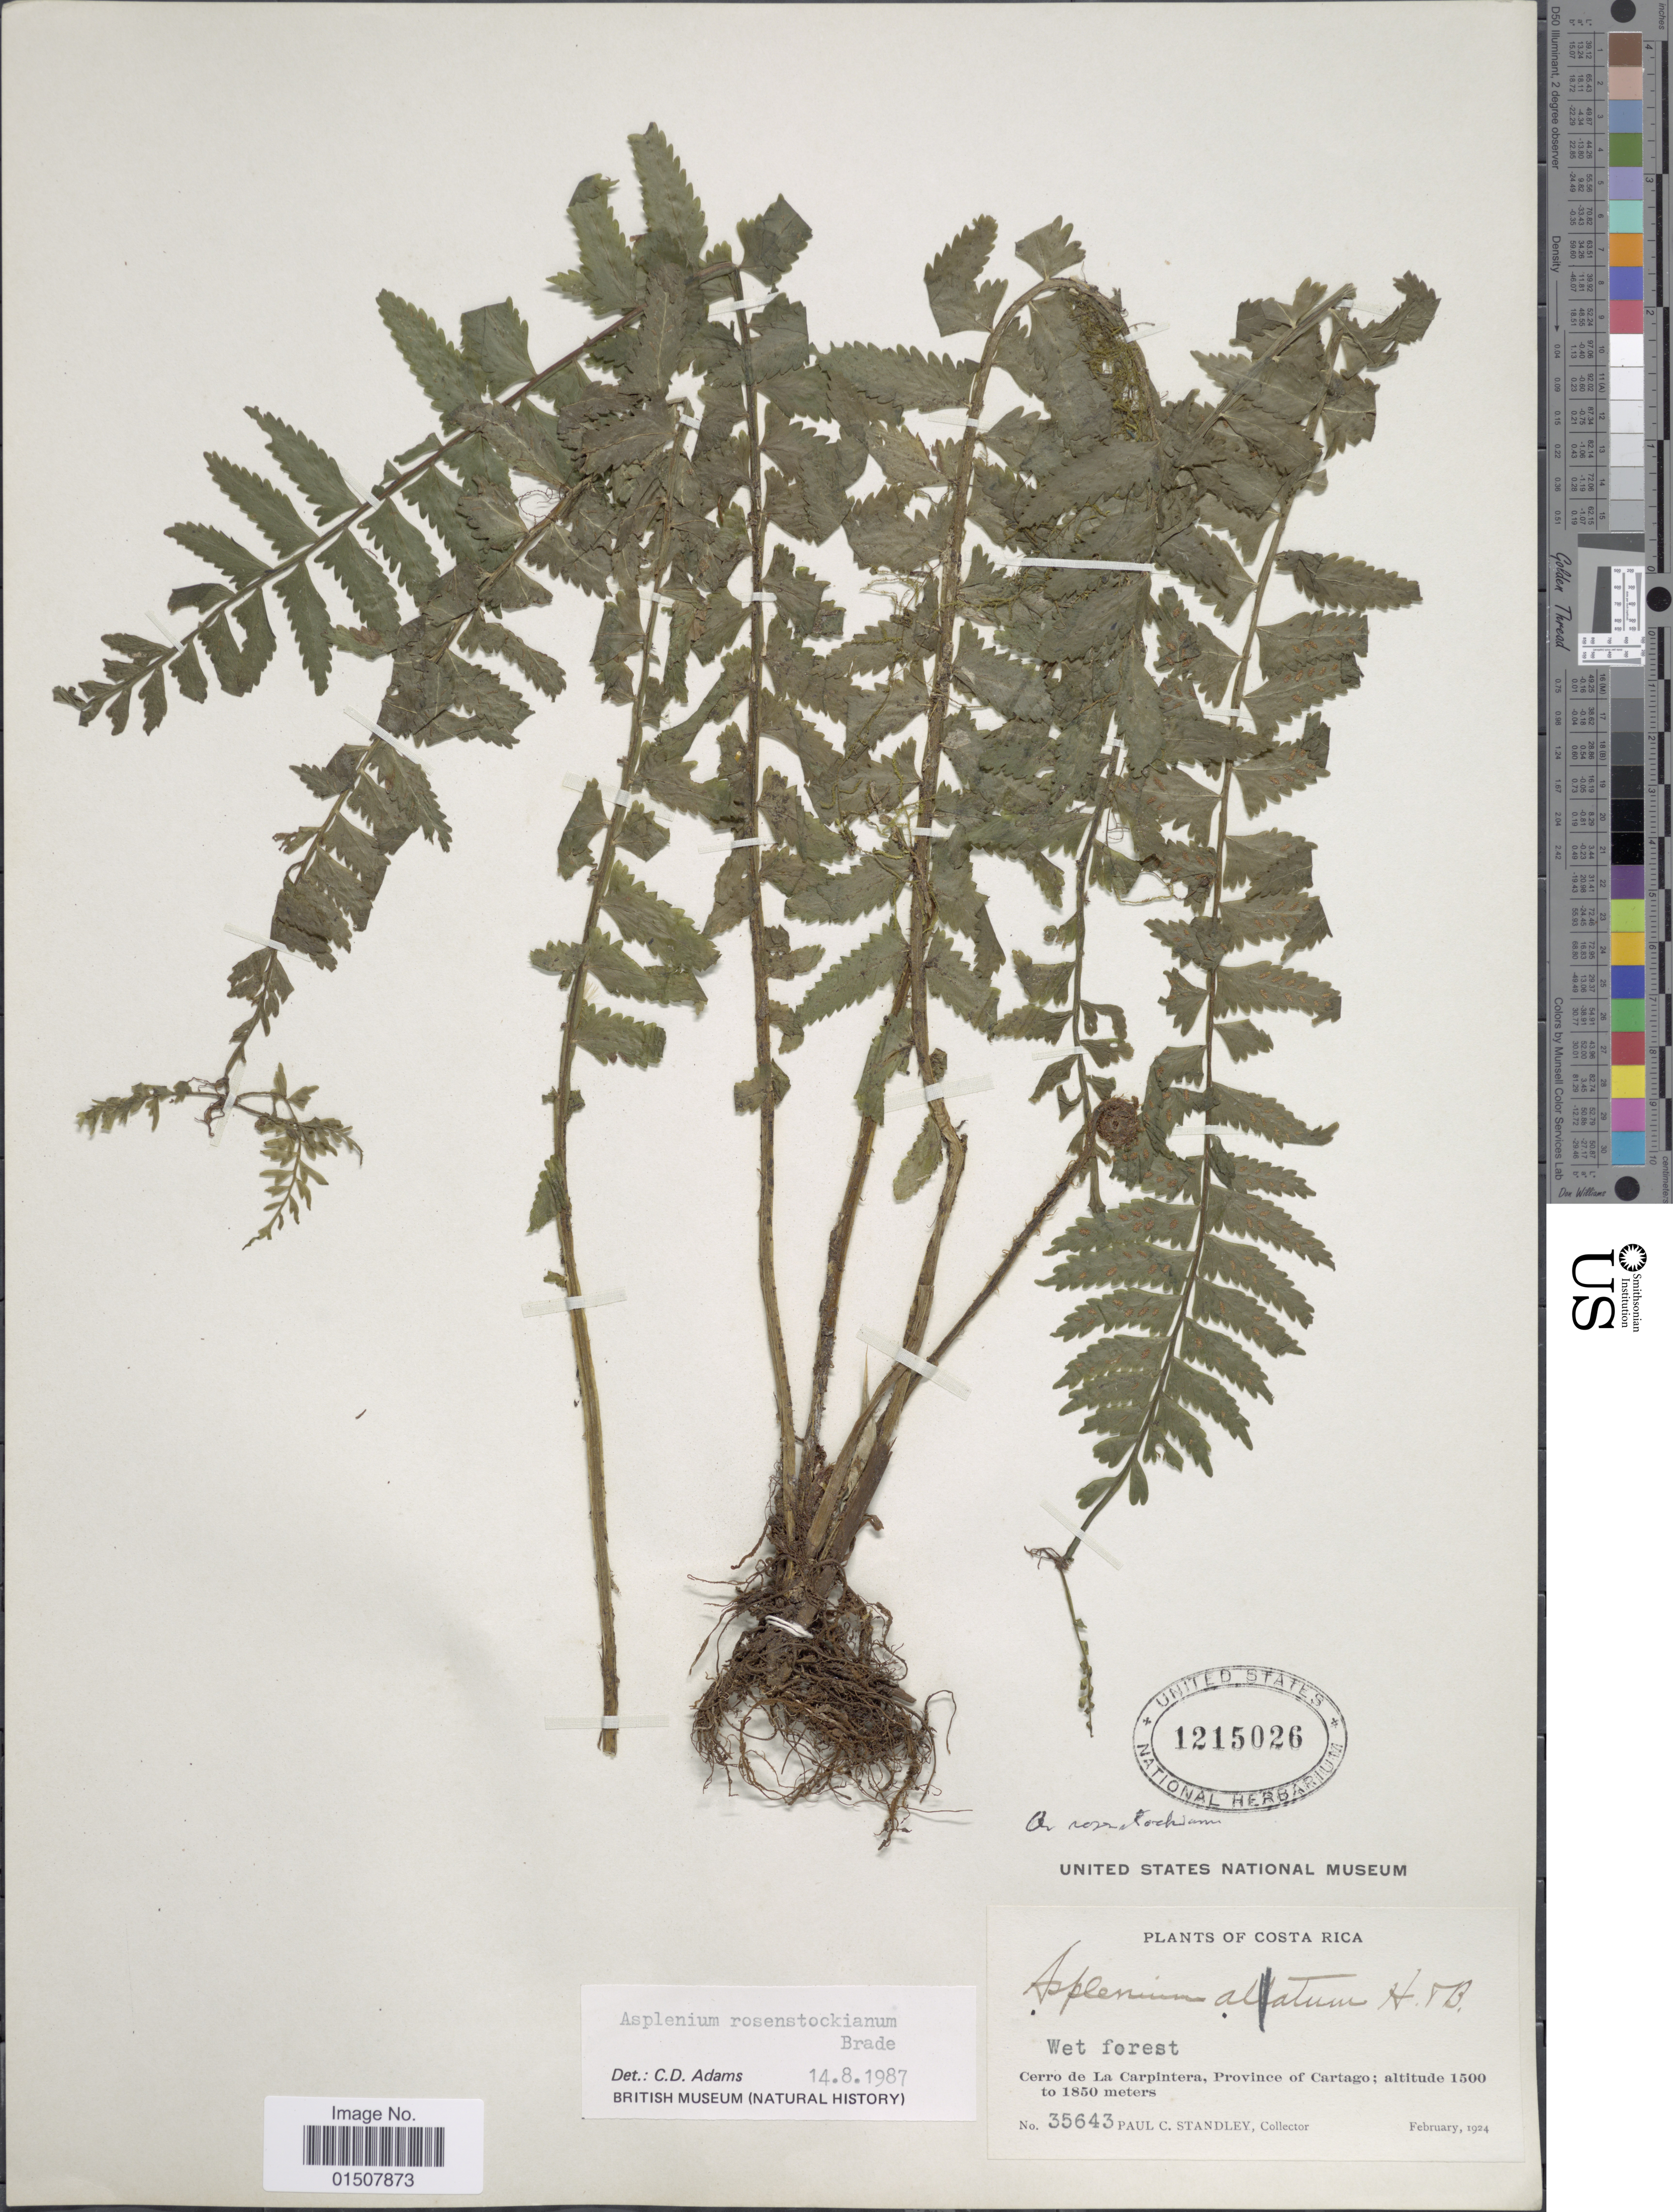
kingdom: Plantae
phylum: Tracheophyta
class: Polypodiopsida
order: Polypodiales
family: Aspleniaceae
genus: Asplenium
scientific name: Asplenium rosenstockianum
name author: Brade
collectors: P. C. Standley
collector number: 35643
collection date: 1924-02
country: Costa Rica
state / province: Cartago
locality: Cerro de La Carpintera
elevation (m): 1500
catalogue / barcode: US 1215026